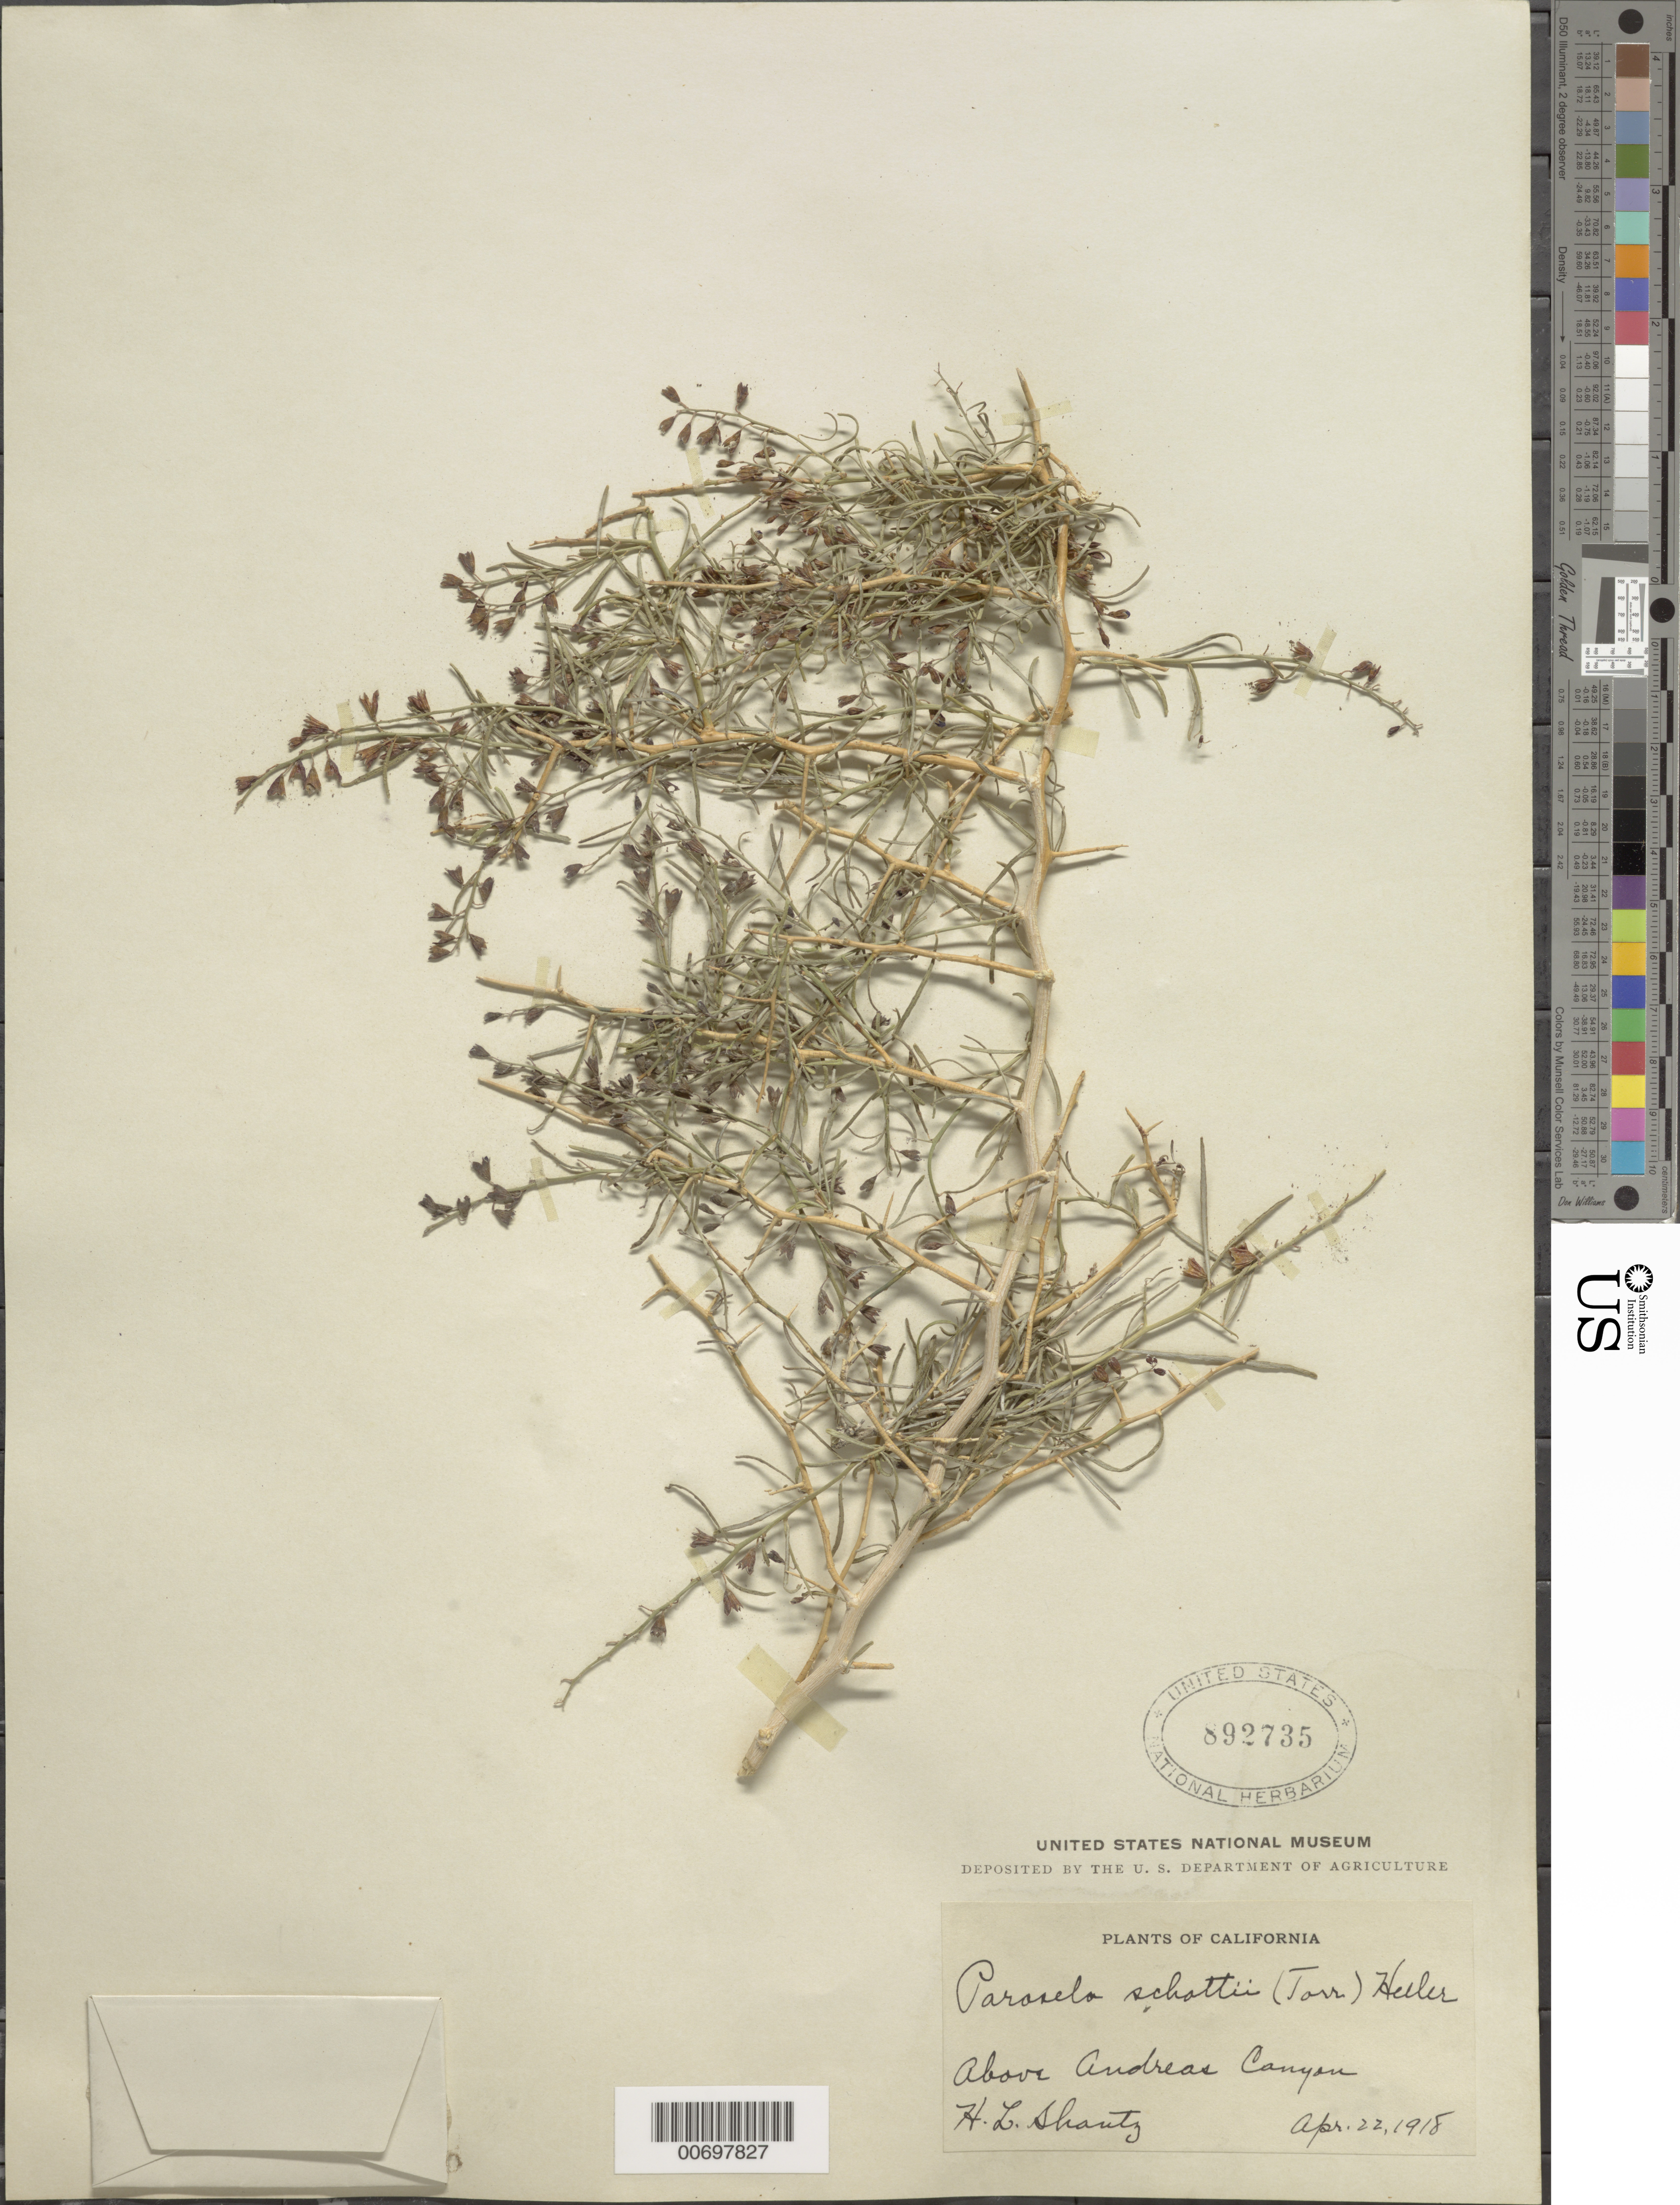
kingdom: Plantae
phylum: Tracheophyta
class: Magnoliopsida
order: Fabales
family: Fabaceae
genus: Psorothamnus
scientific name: Psorothamnus schottii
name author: (Torr.) Barneby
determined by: Strong, M. T., (US), Smithsonian Institution - National Museum of Natural History (UNITED STATES)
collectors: H. Shantz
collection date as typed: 22 Apr 1918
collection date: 1918-04-22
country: United States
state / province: California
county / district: Riverside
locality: Above Andreas Canyon.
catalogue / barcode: US 892735